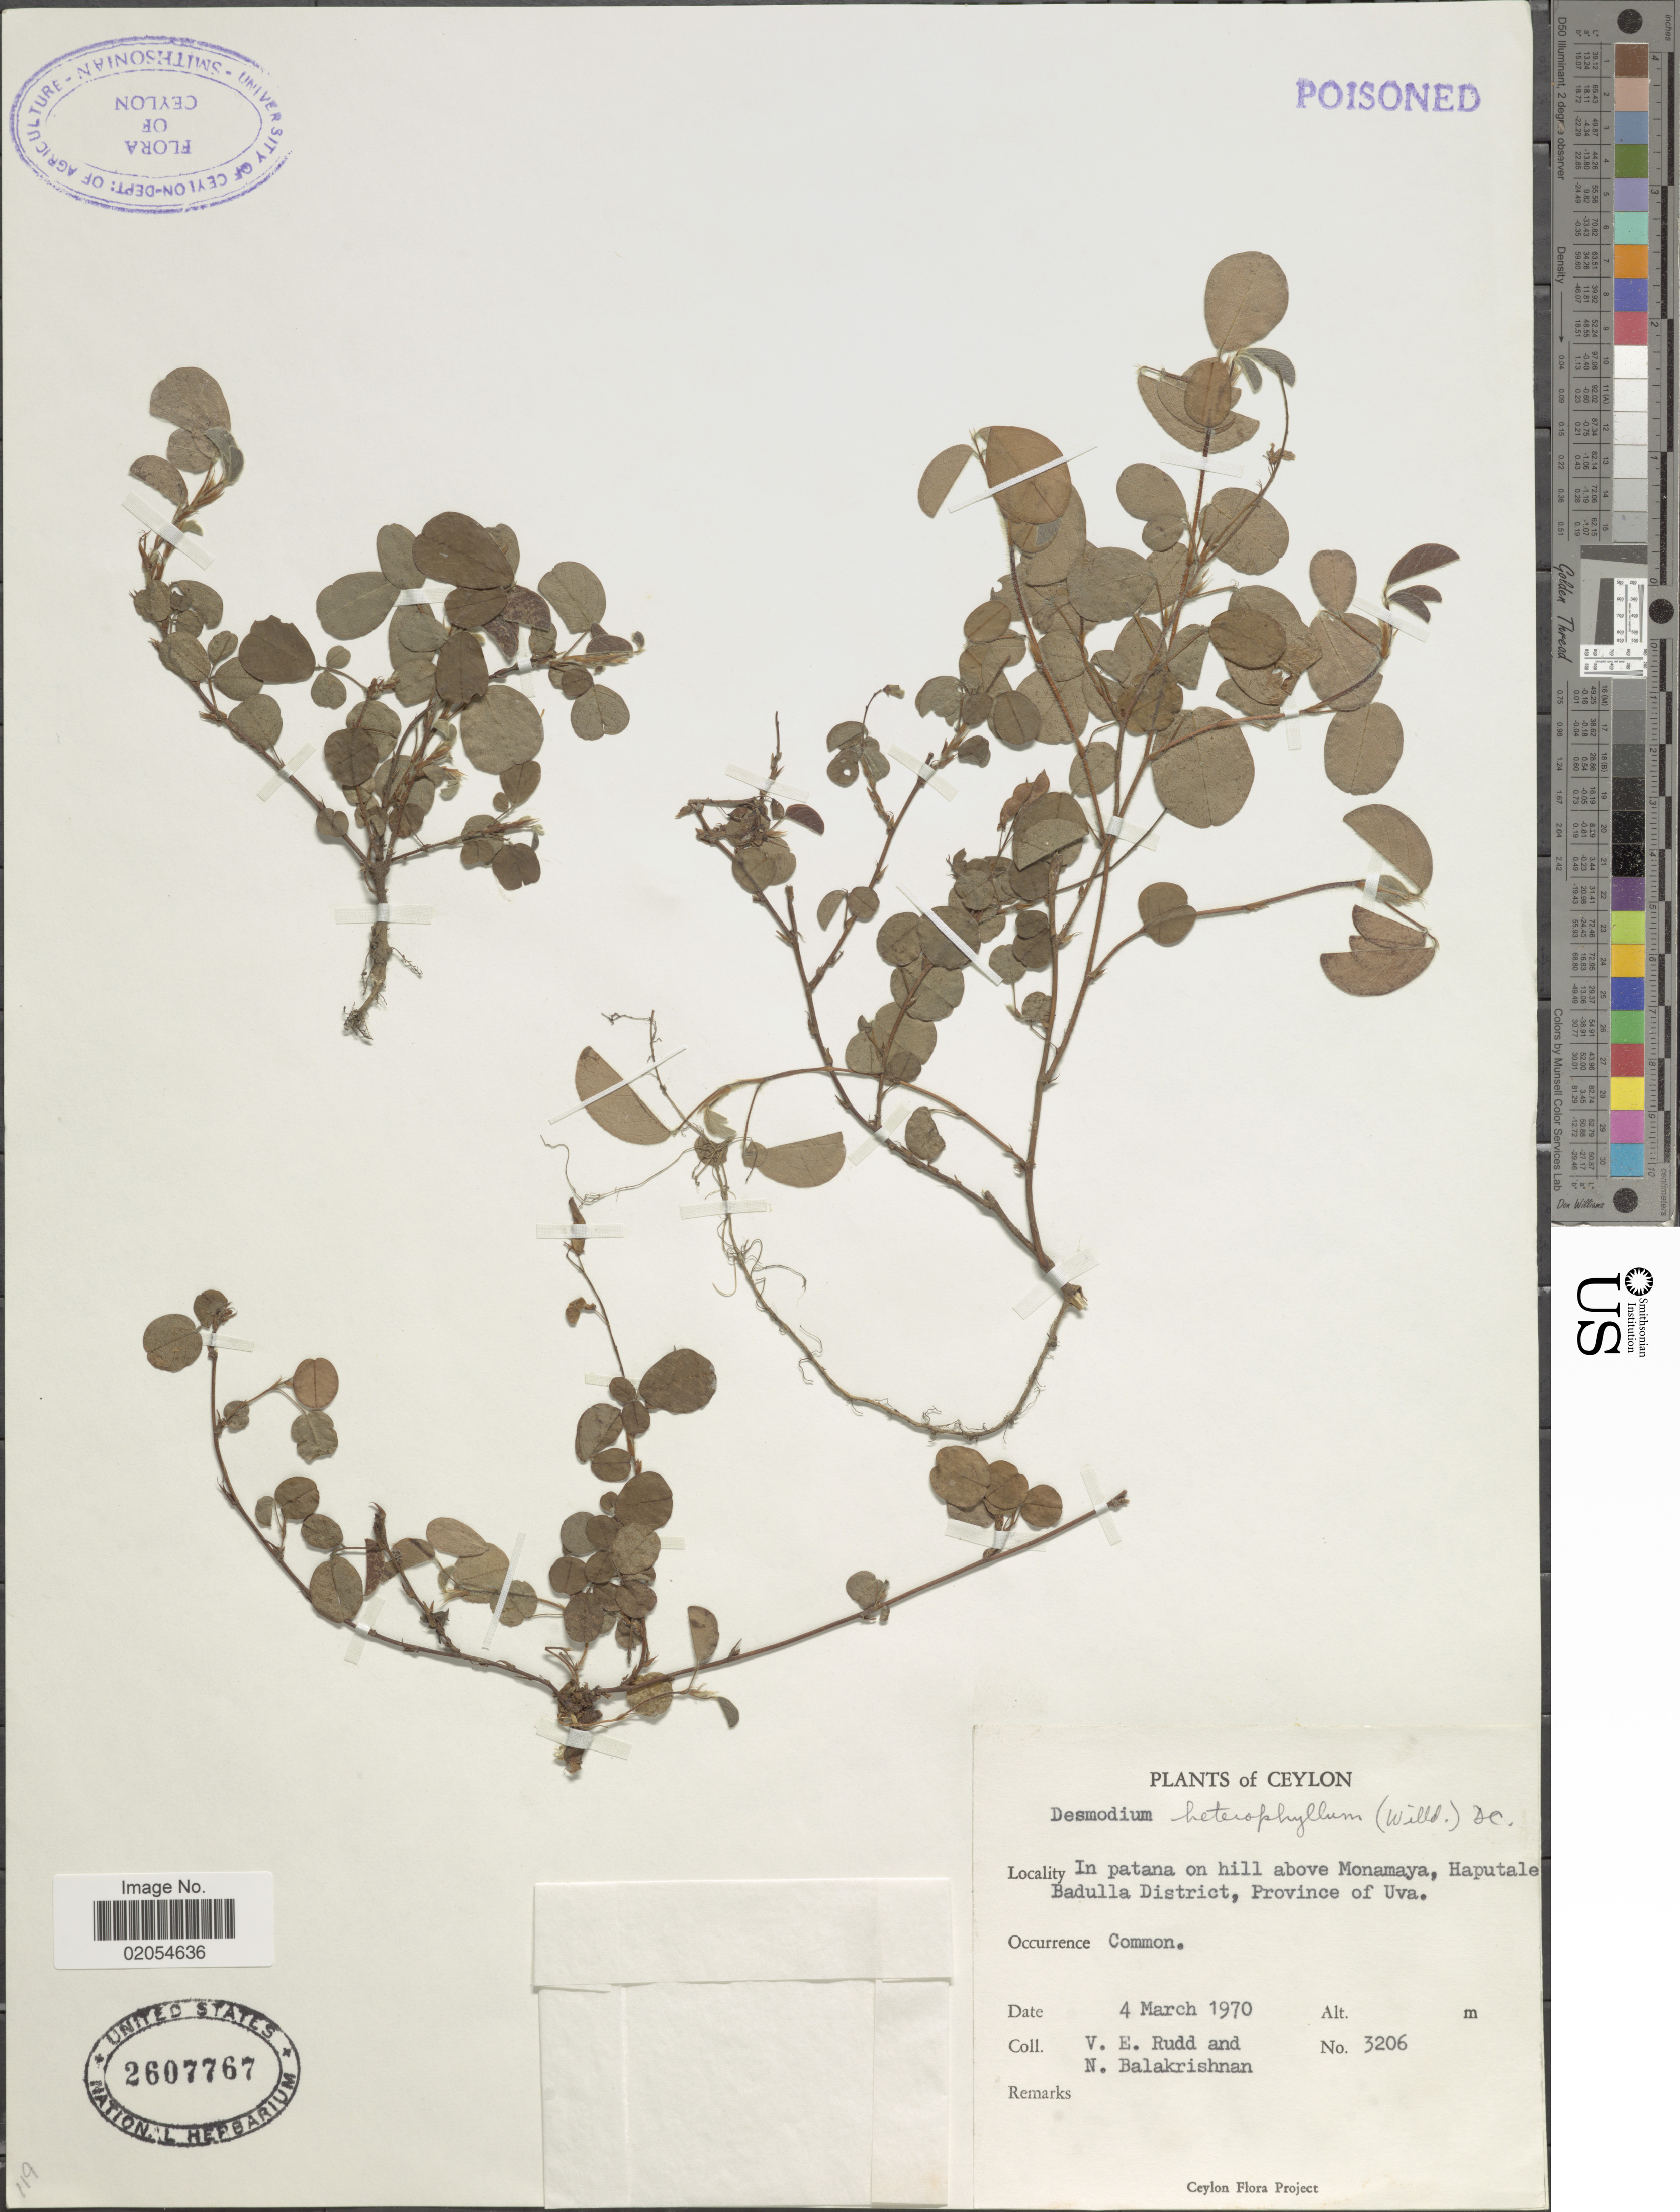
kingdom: Plantae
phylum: Tracheophyta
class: Magnoliopsida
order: Fabales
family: Fabaceae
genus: Grona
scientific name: Grona heterophylla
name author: (Willd.) H. Ohashi & K. Ohashi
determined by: Strong, Mark T., (BOT), Smithsonian Institution - National Museum of Natural History (UNITED STATES)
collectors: V. E. Rudd & N. Balakrishnan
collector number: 3206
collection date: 1970-03-04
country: Sri Lanka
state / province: Uva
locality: Ceylon. above Monamaya, Haputale Badulla District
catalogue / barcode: US 2607767